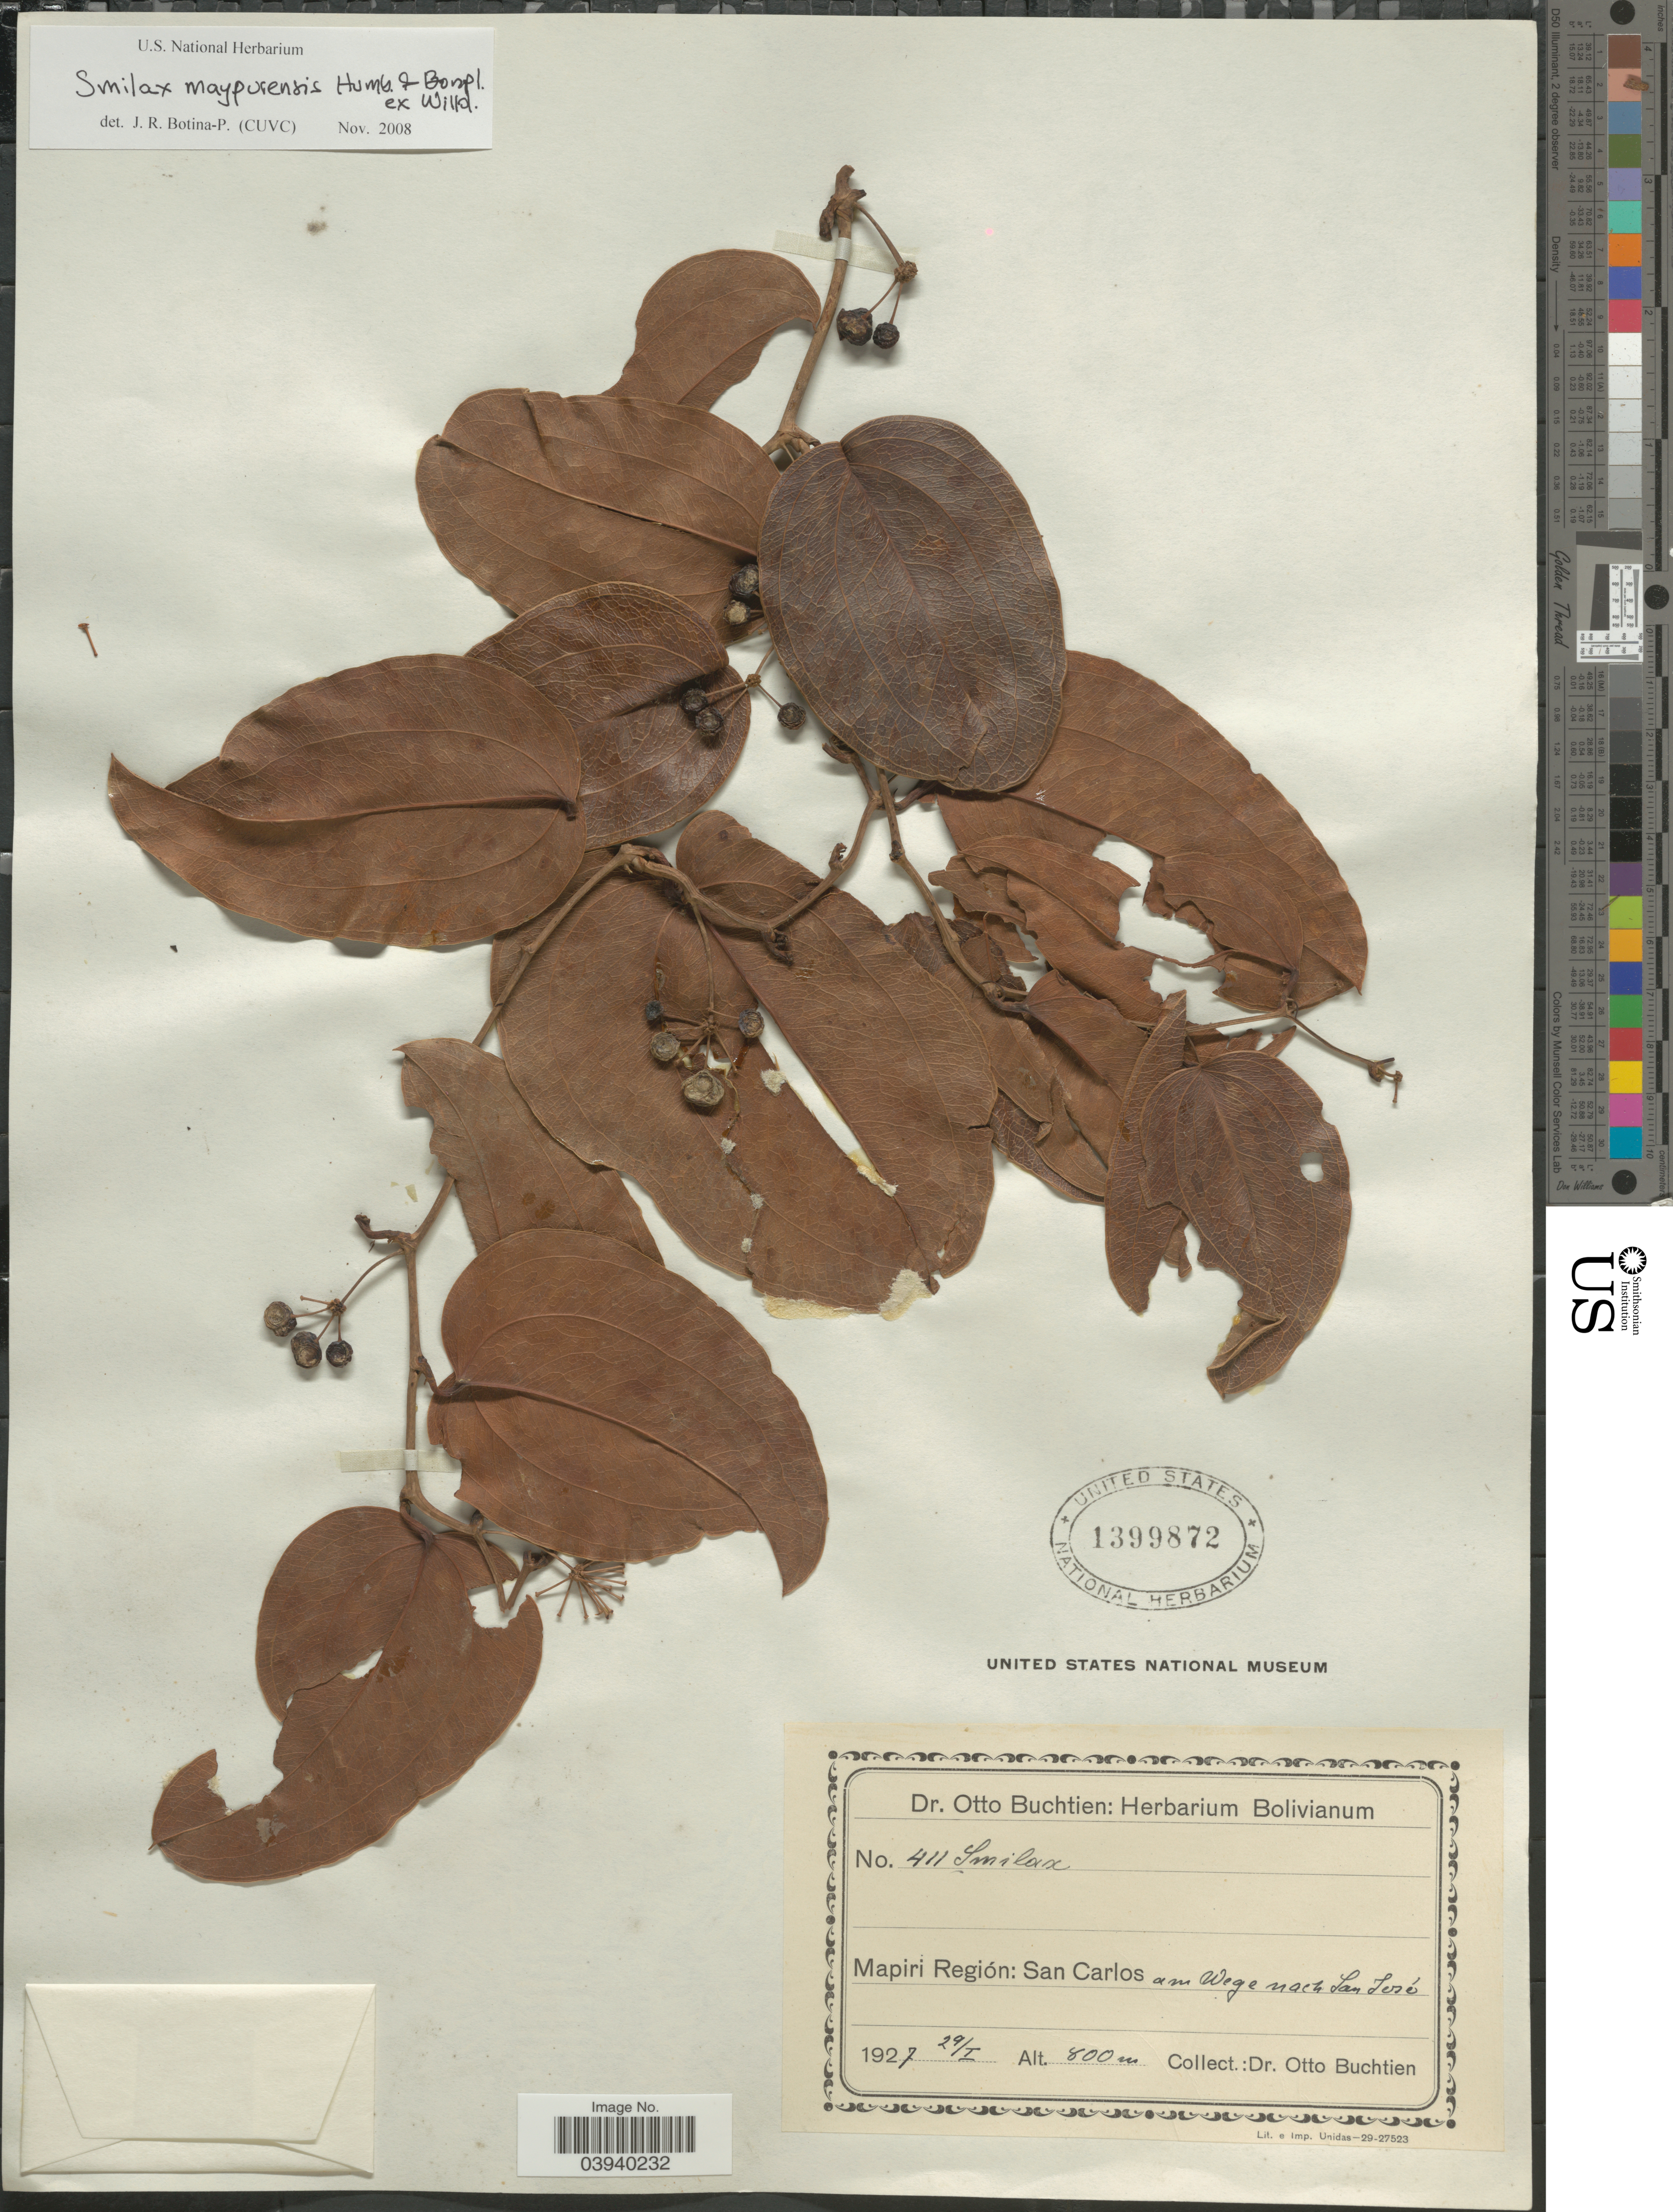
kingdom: Plantae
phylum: Tracheophyta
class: Liliopsida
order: Liliales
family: Smilacaceae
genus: Smilax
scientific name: Smilax maypurensis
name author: Humb. & Bonpl. ex Willd.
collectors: O. Buchtien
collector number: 411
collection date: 1927-01-29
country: Bolivia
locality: Mapiri Región: San Carlos am Wege nach San José.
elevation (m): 800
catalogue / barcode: US 1399872